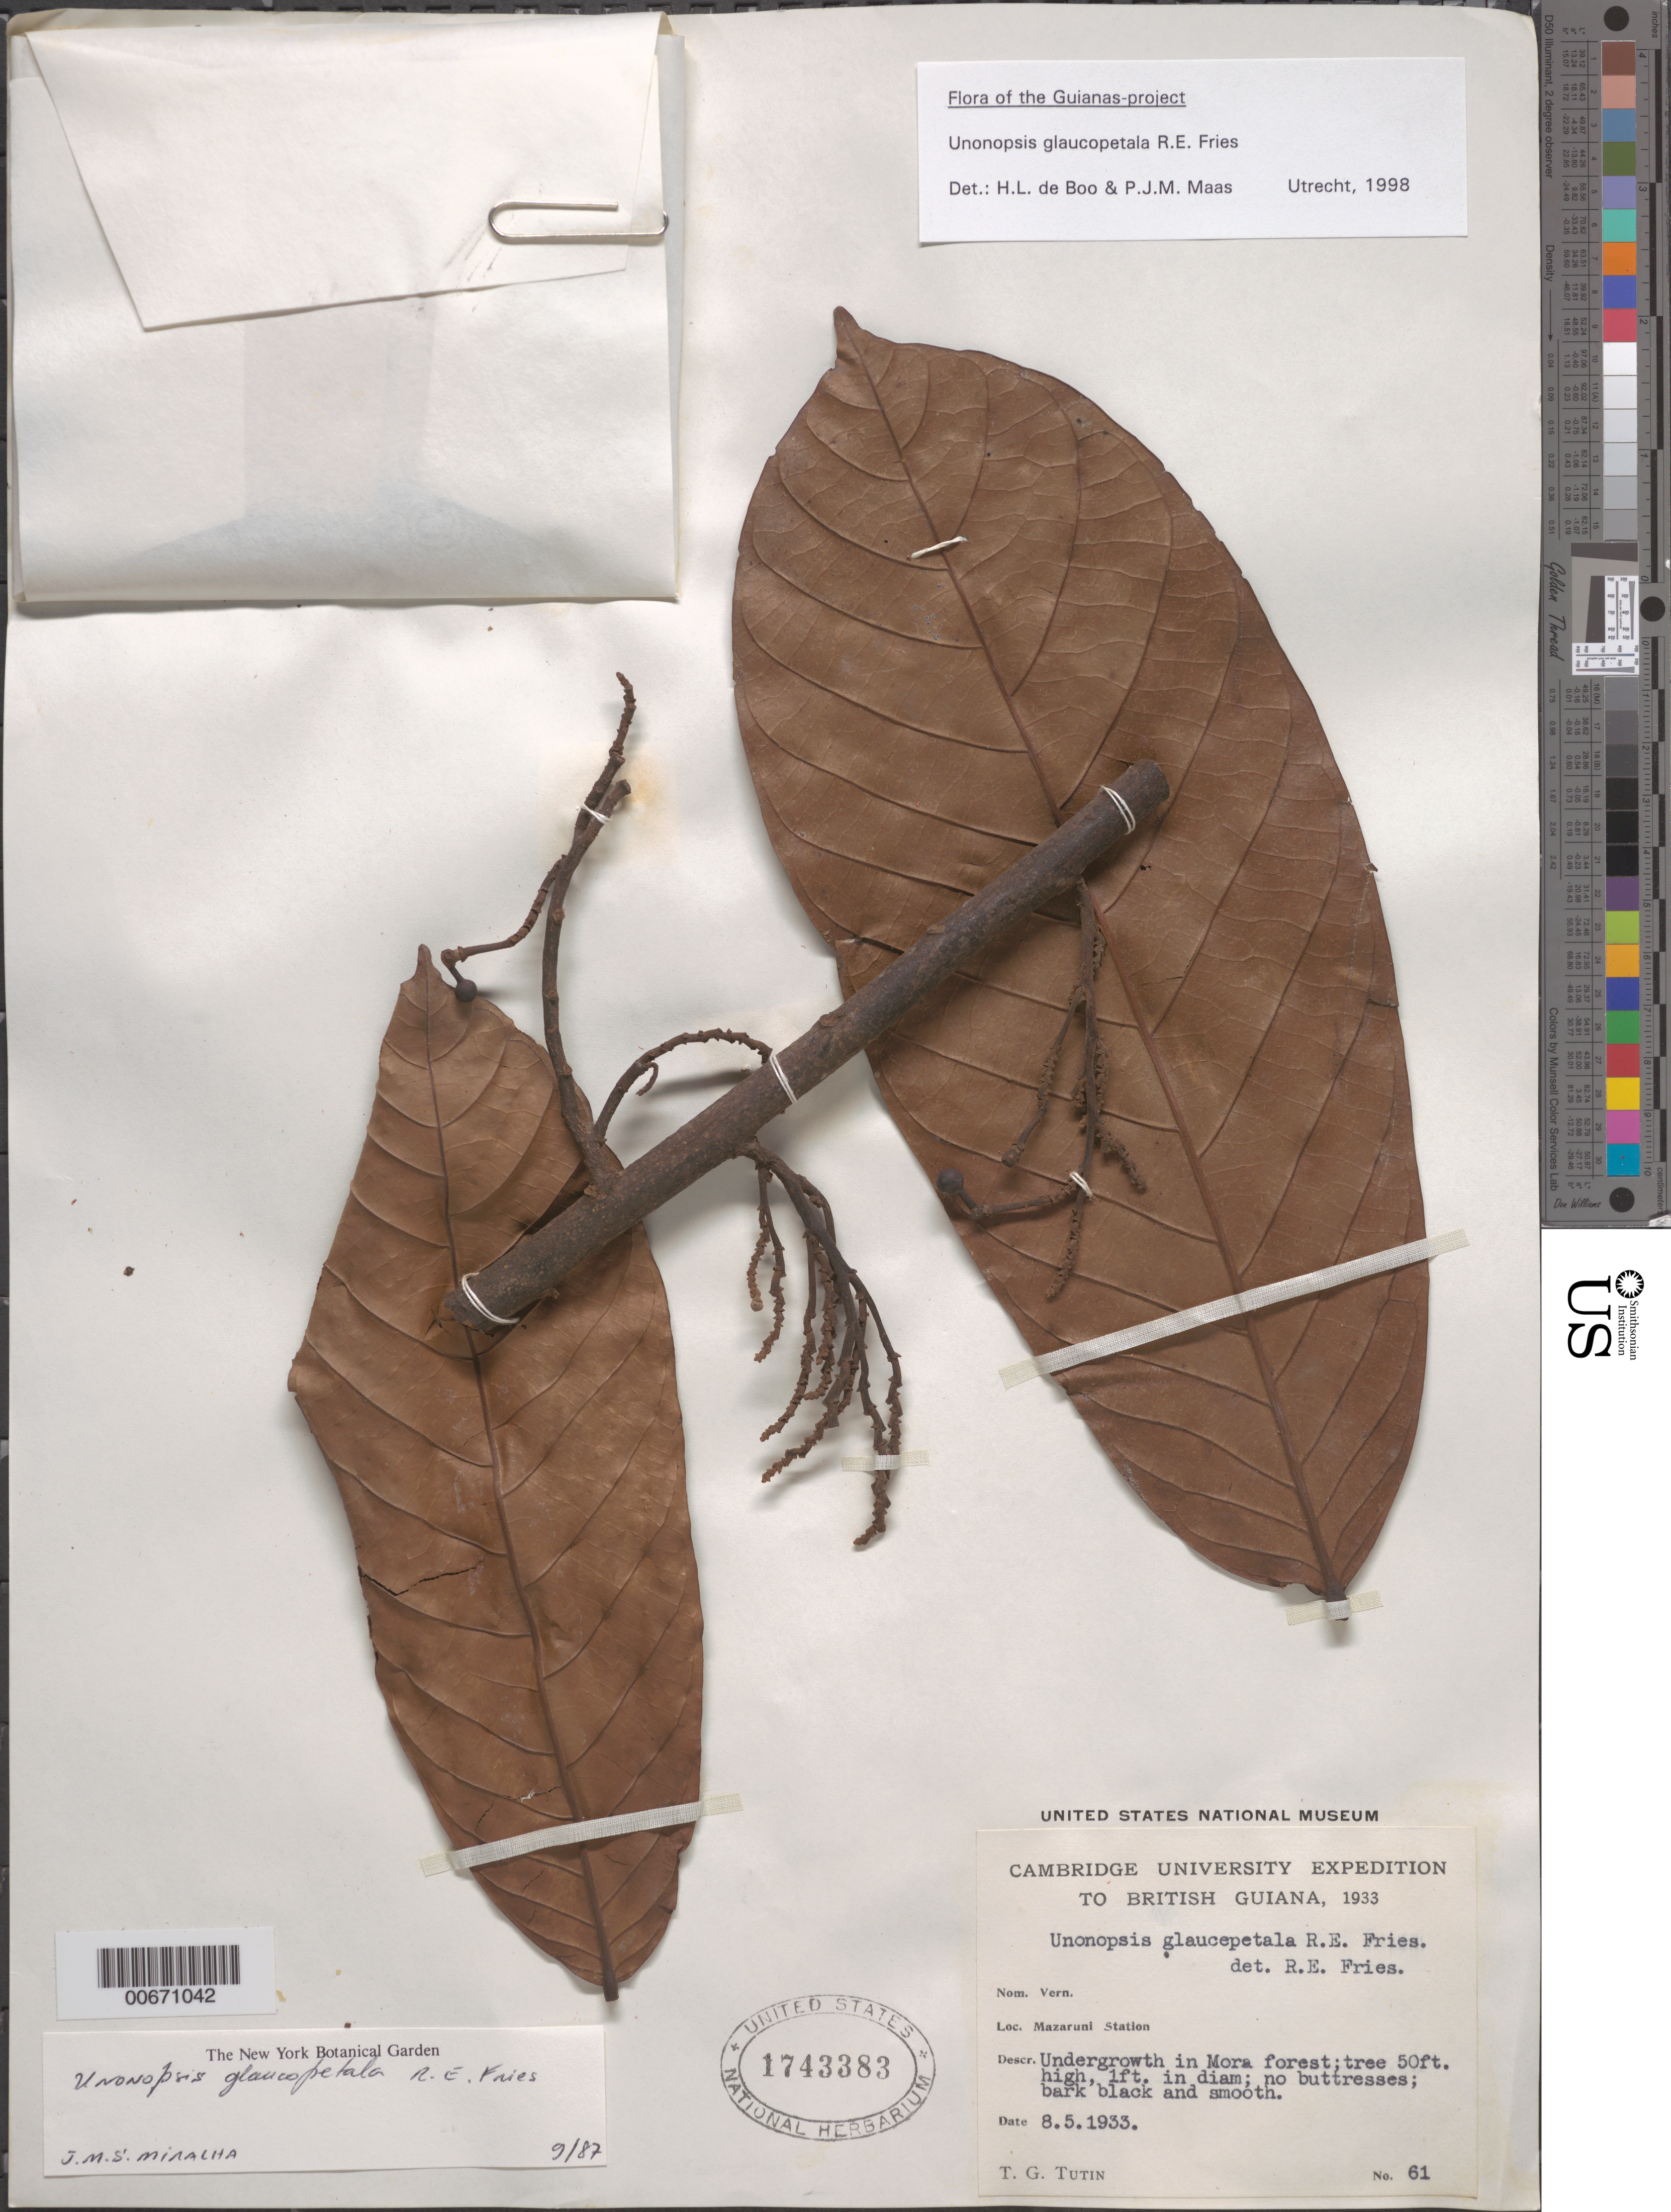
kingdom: Plantae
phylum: Tracheophyta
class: Magnoliopsida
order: Magnoliales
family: Annonaceae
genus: Unonopsis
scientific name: Unonopsis glaucopetala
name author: R.E. Fr.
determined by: de Boo, H. L.; Maas, P. J.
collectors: T. G. Tutin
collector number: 61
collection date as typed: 8-May-33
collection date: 1933-05-08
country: Guyana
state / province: Cuyuni-Mazaruni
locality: Mazaruni Station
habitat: Mora forest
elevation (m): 30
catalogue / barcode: US 1743383